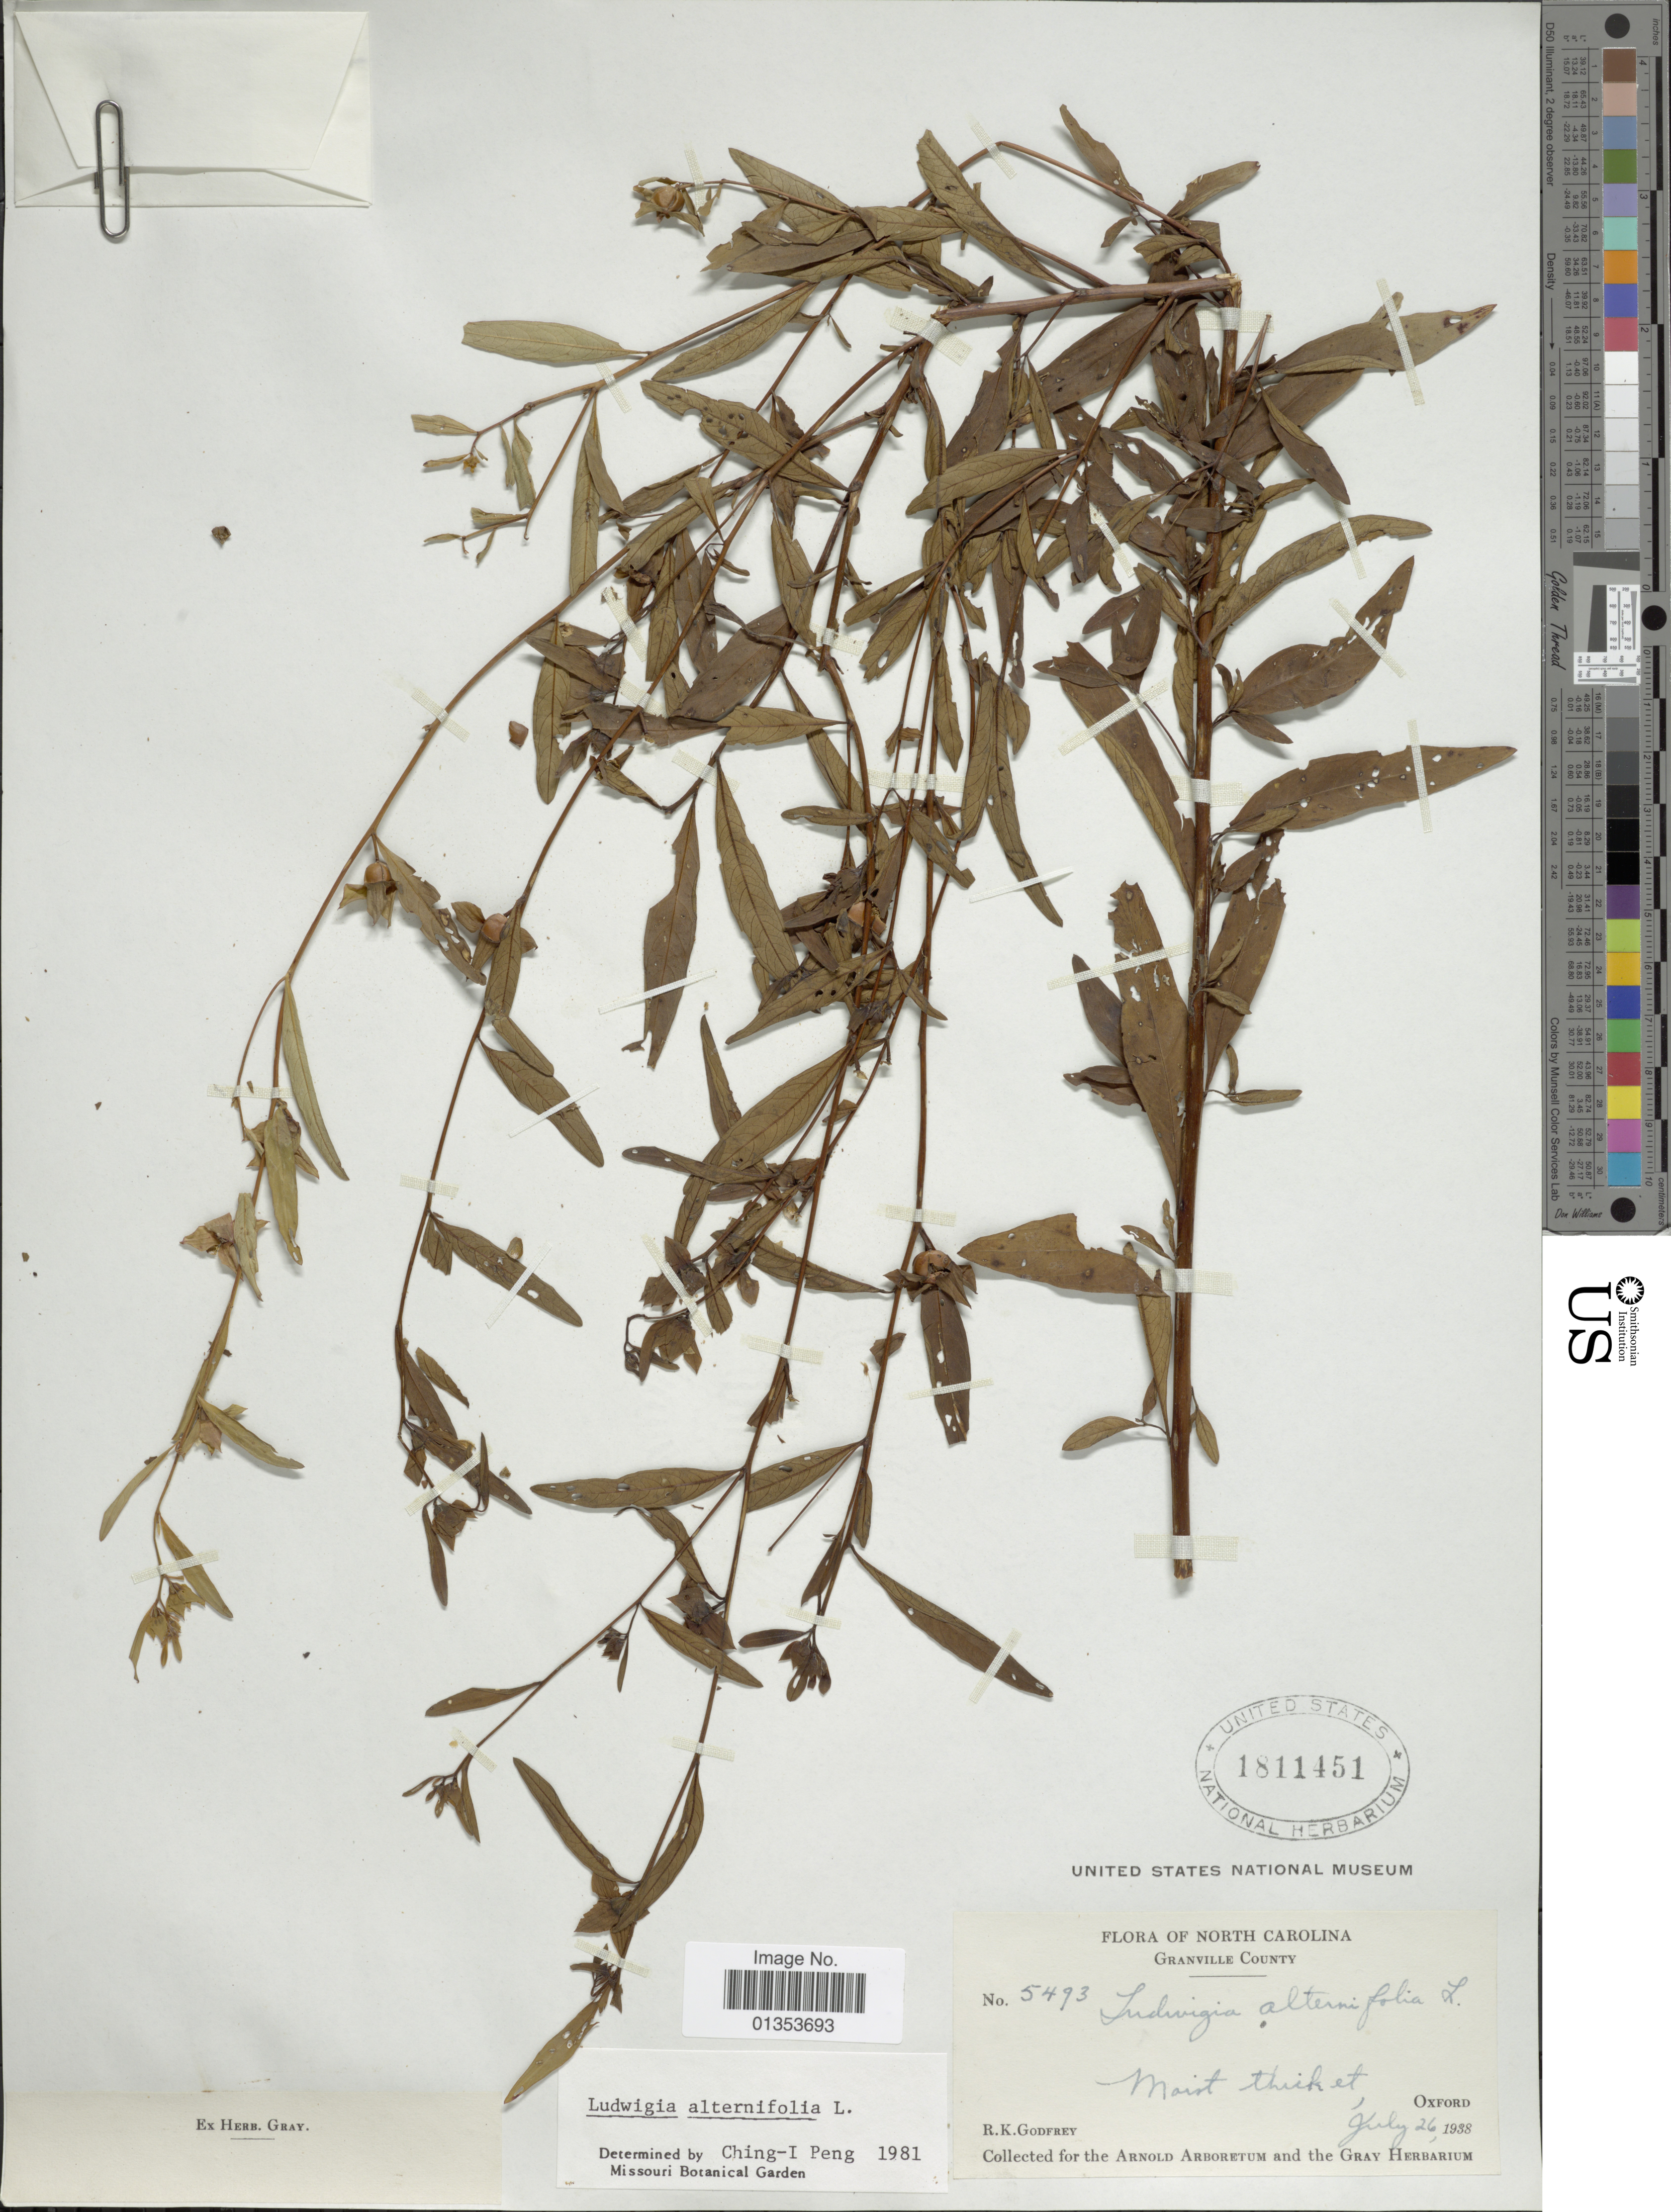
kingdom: Plantae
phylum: Tracheophyta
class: Magnoliopsida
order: Myrtales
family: Onagraceae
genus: Ludwigia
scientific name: Ludwigia alternifolia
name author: L.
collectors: R. K. Godfrey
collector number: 5493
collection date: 1938-07-26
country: United States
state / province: North Carolina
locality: Granville County, Moist thicket, Oxford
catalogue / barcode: US 1811451